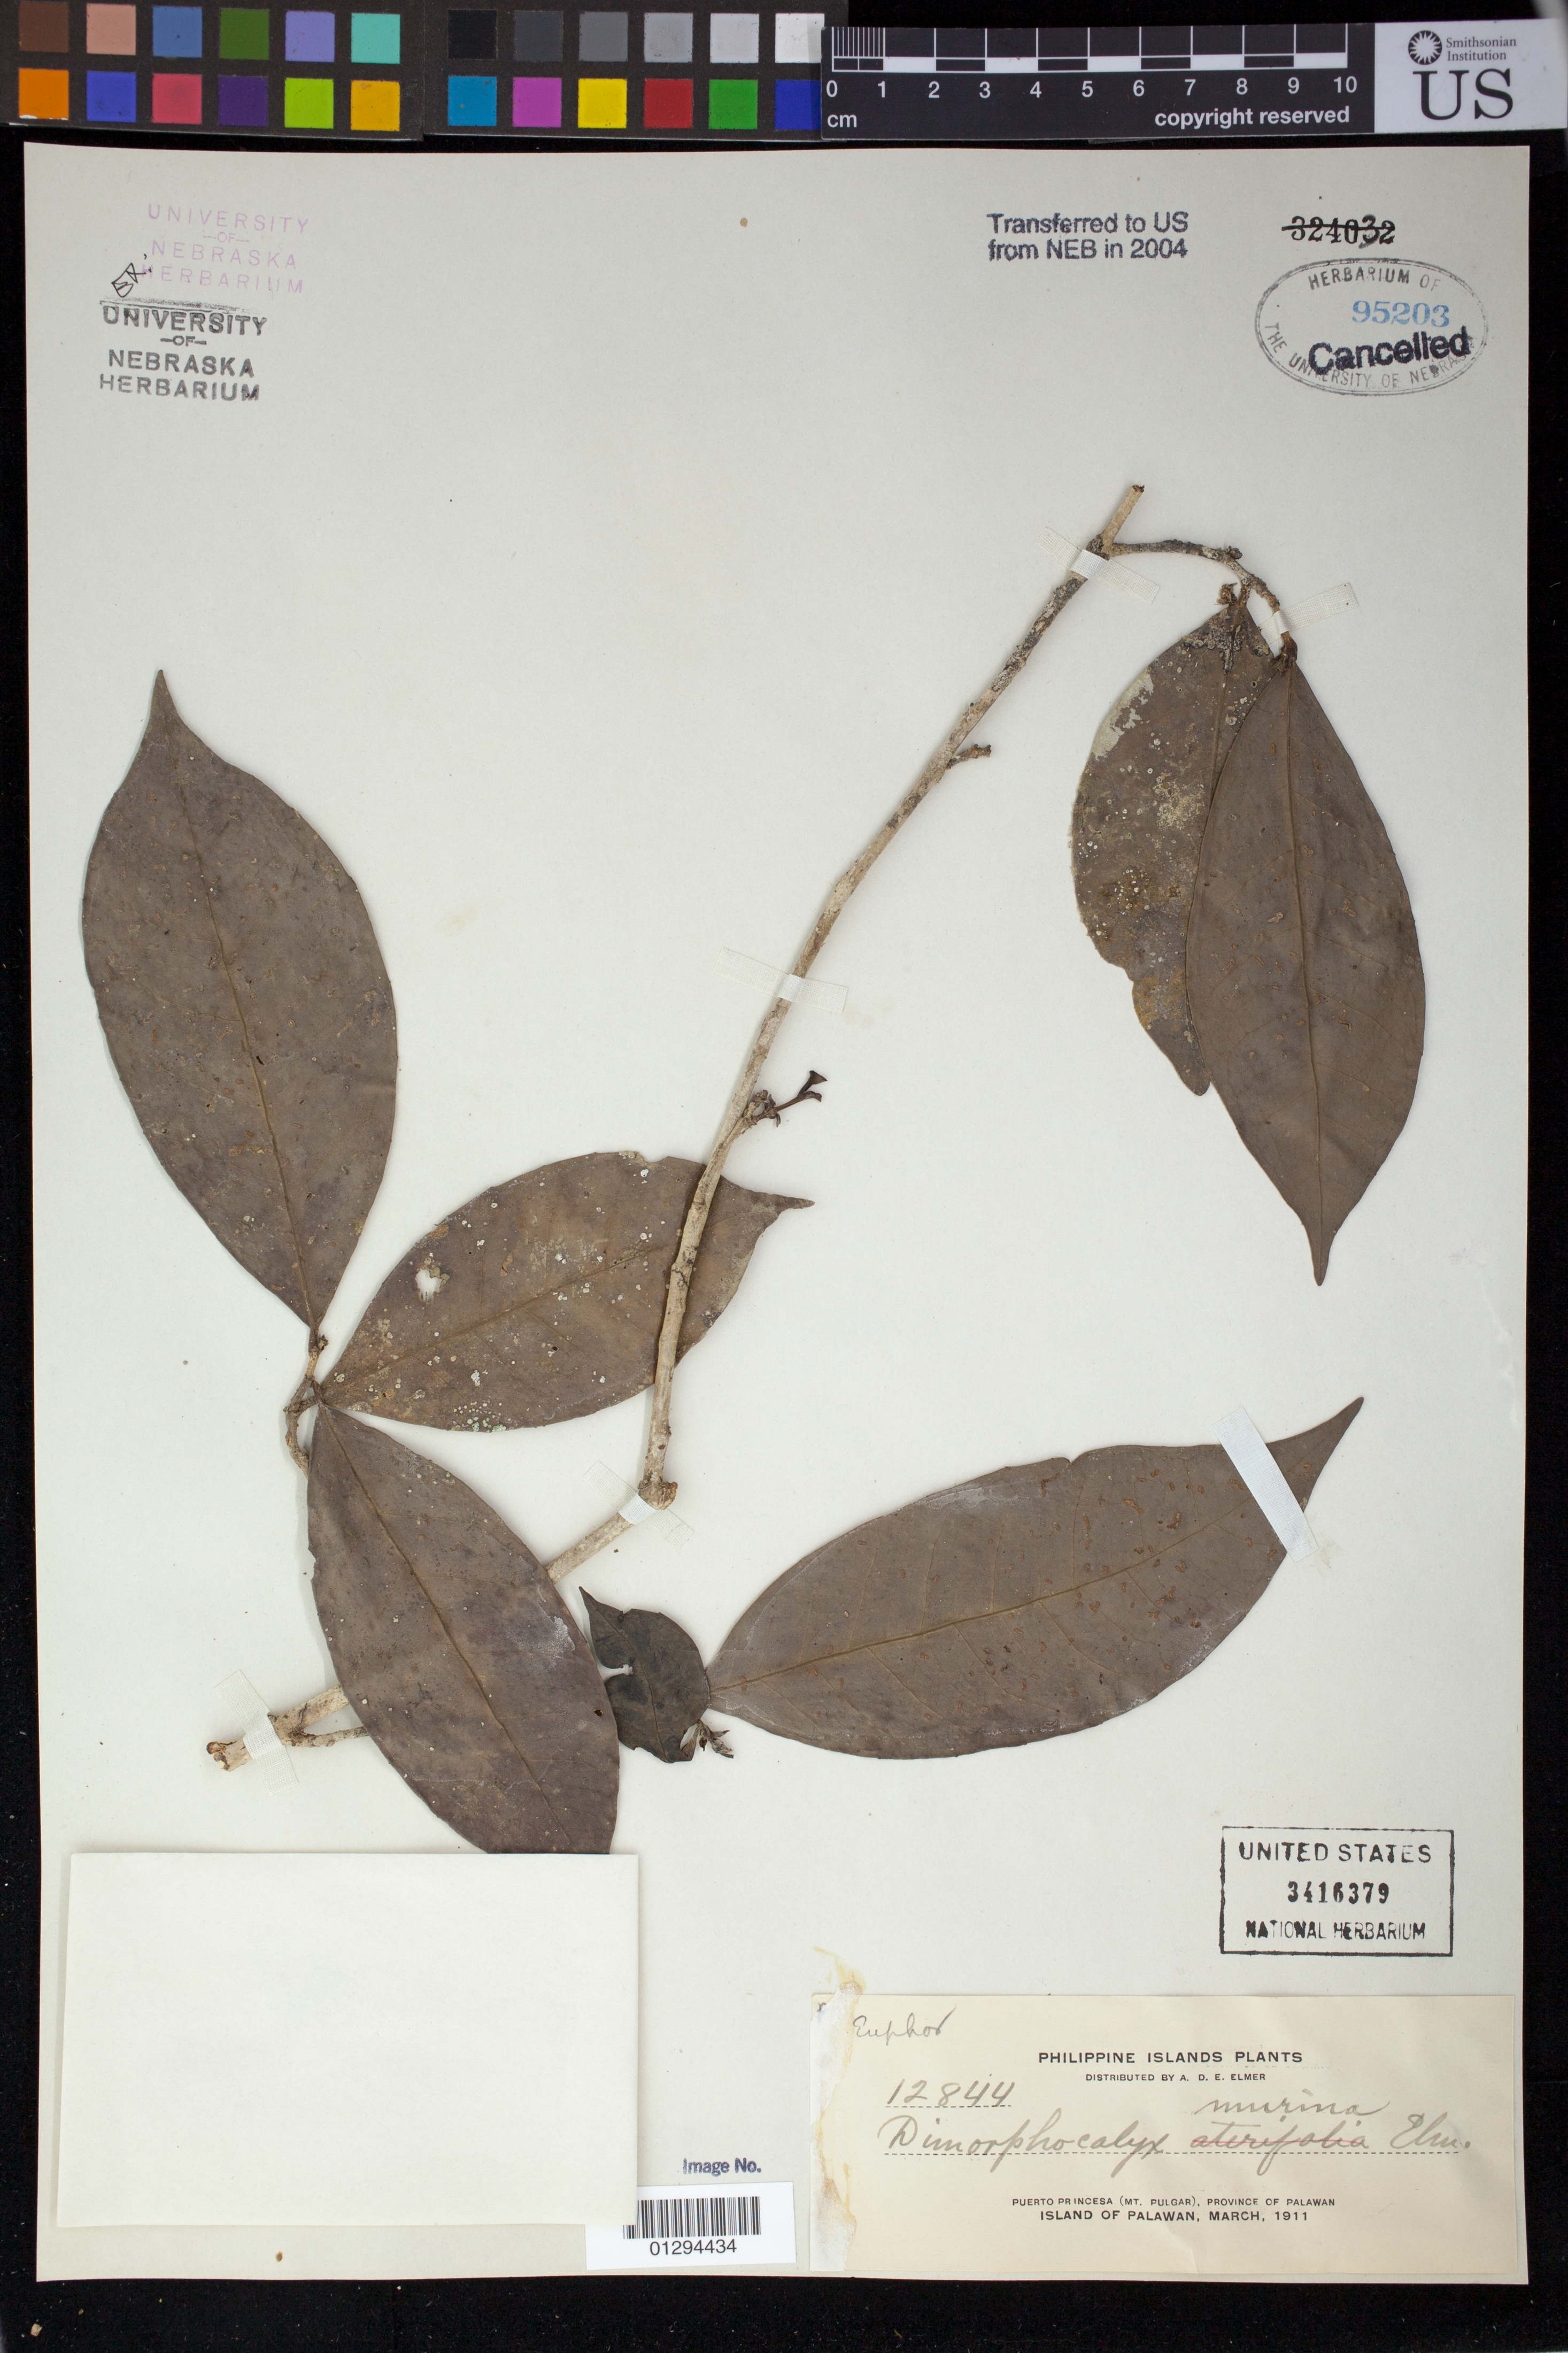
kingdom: Plantae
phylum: Tracheophyta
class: Magnoliopsida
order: Malpighiales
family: Euphorbiaceae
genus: Dimorphocalyx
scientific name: Dimorphocalyx murinus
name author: Elmer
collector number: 12844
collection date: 1911-03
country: Philippines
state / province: Mimaropa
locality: Puerto Princesa (Mr. Pulgar), Province of Palawan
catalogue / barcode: US 3416379